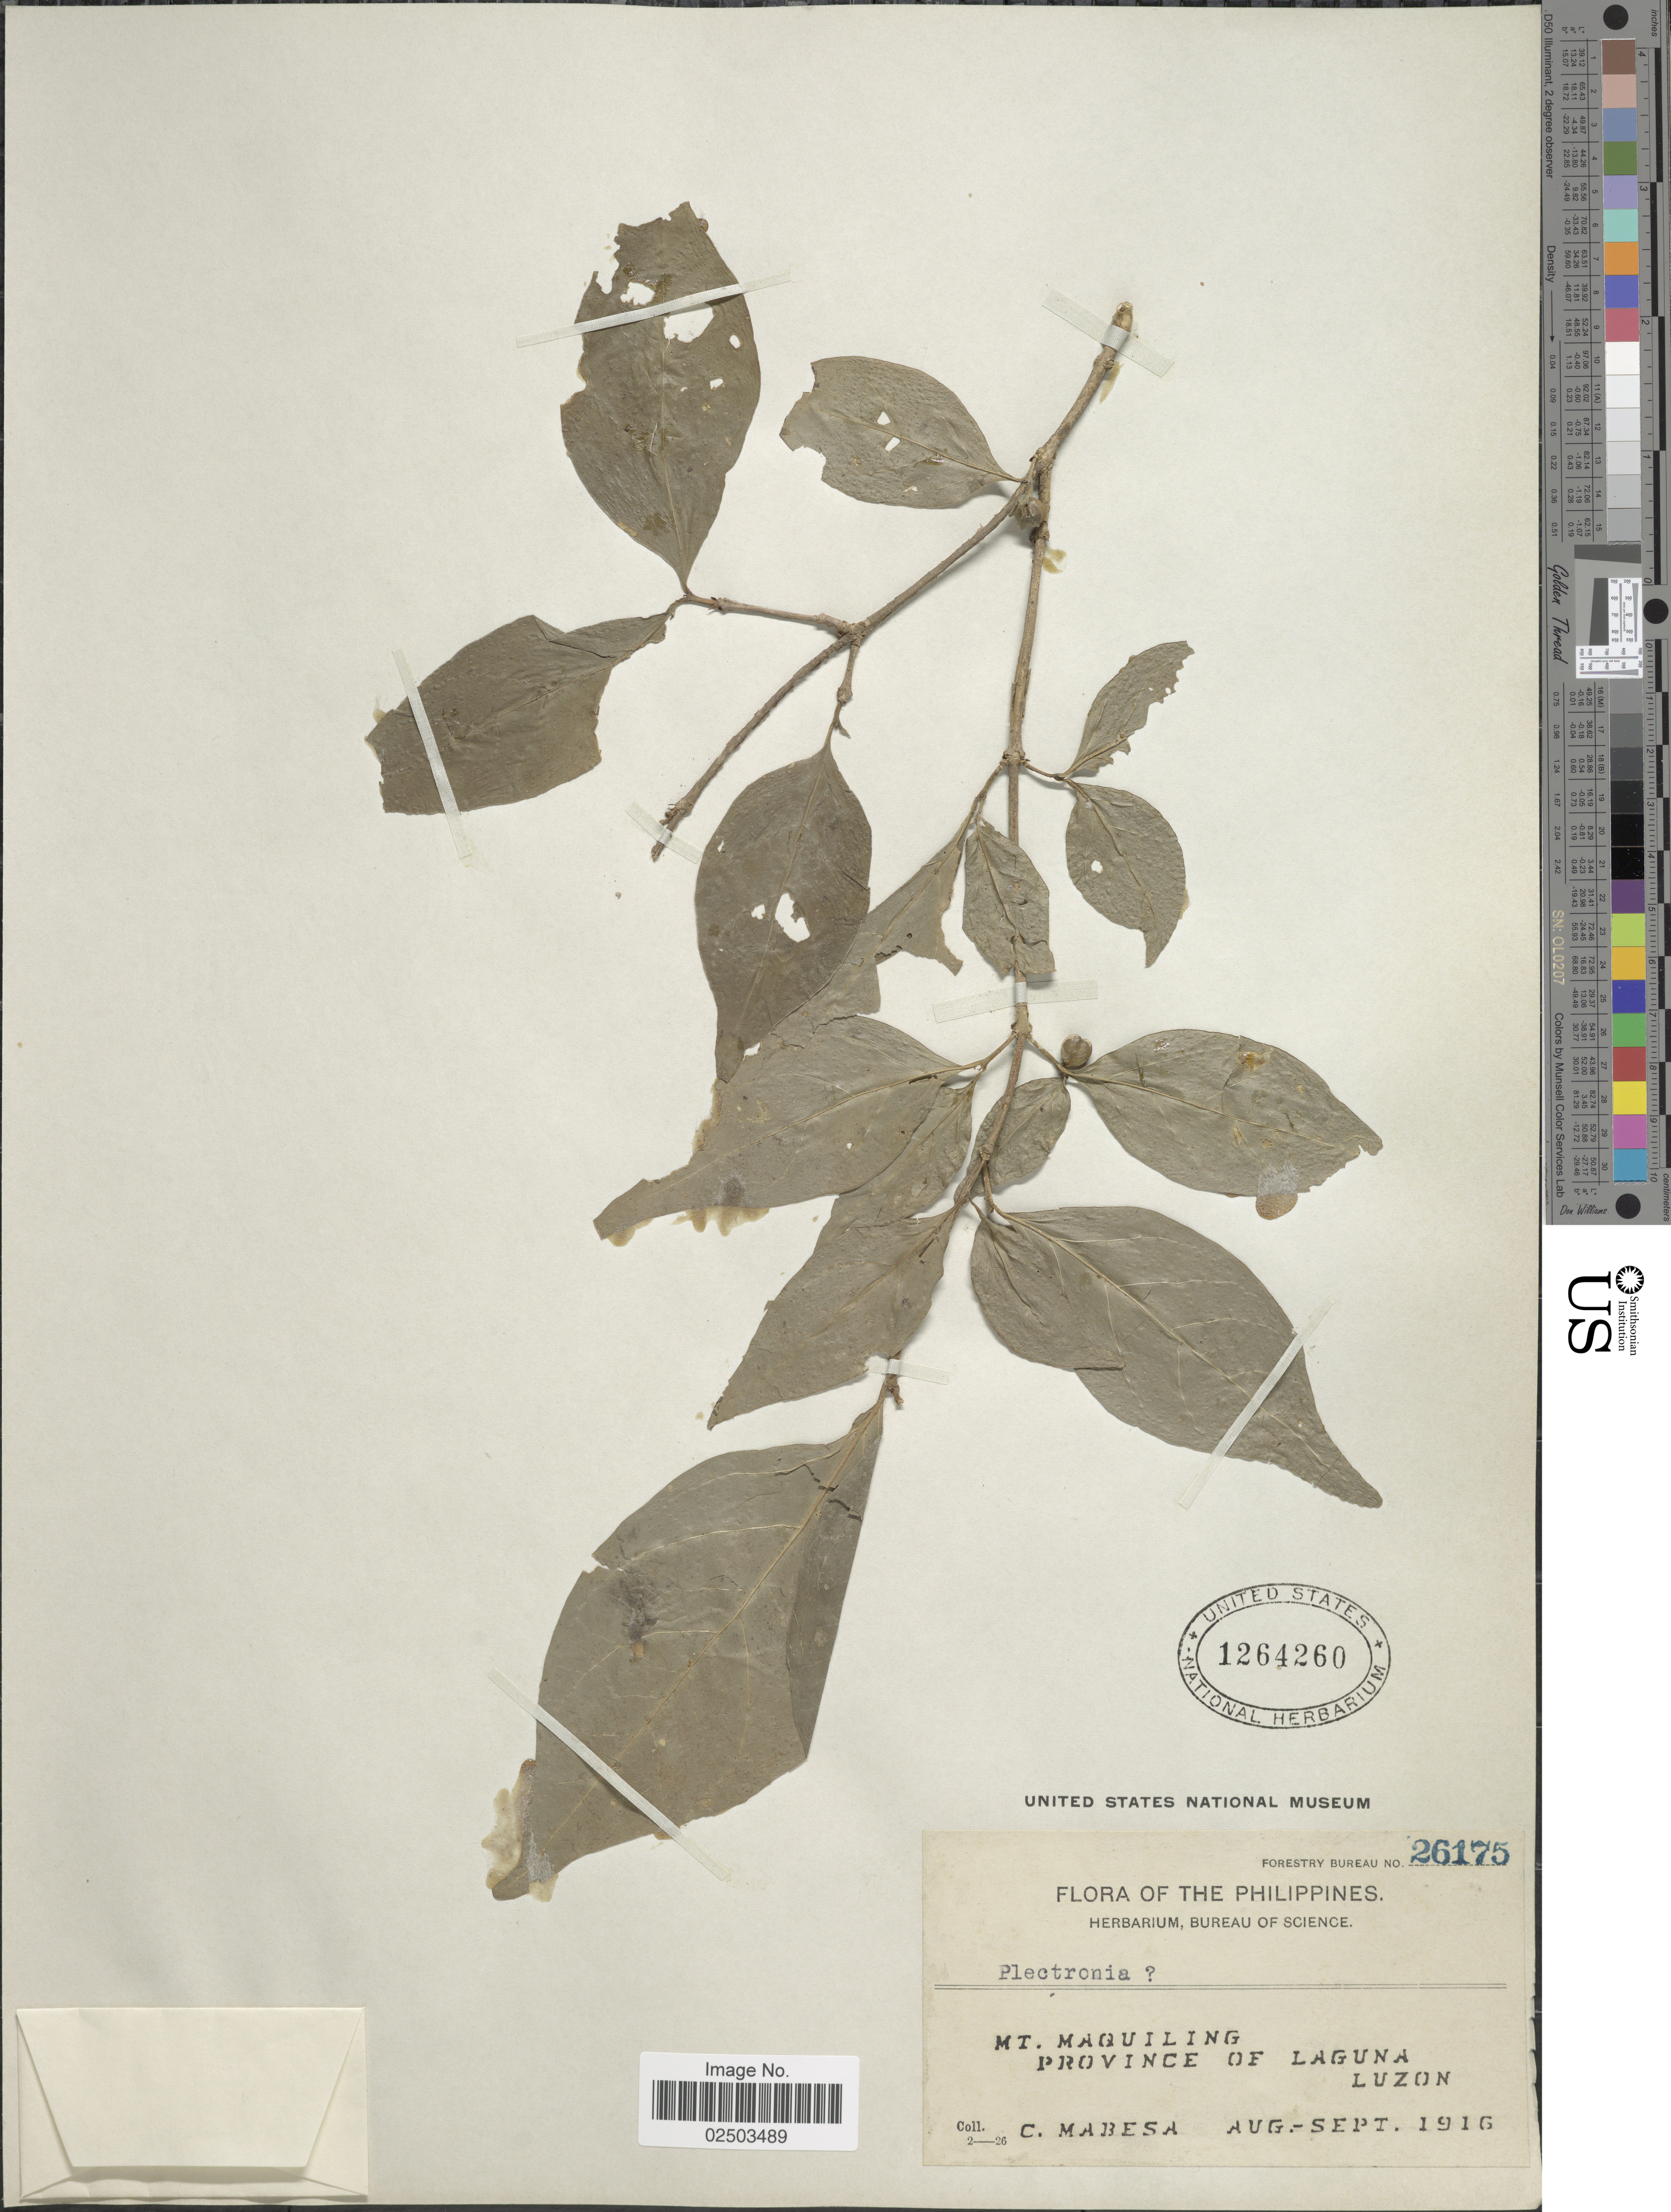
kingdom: Plantae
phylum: Tracheophyta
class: Magnoliopsida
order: Gentianales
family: Rubiaceae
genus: Canthium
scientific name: Canthium monstrosum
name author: (A. Rich.) Merr.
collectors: C. Mabesa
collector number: Forestry Bureau 26175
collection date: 1916-08/1916-09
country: Philippines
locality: Mt. Maquiling, Province of Laguna, Luzon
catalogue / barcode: US 1264260